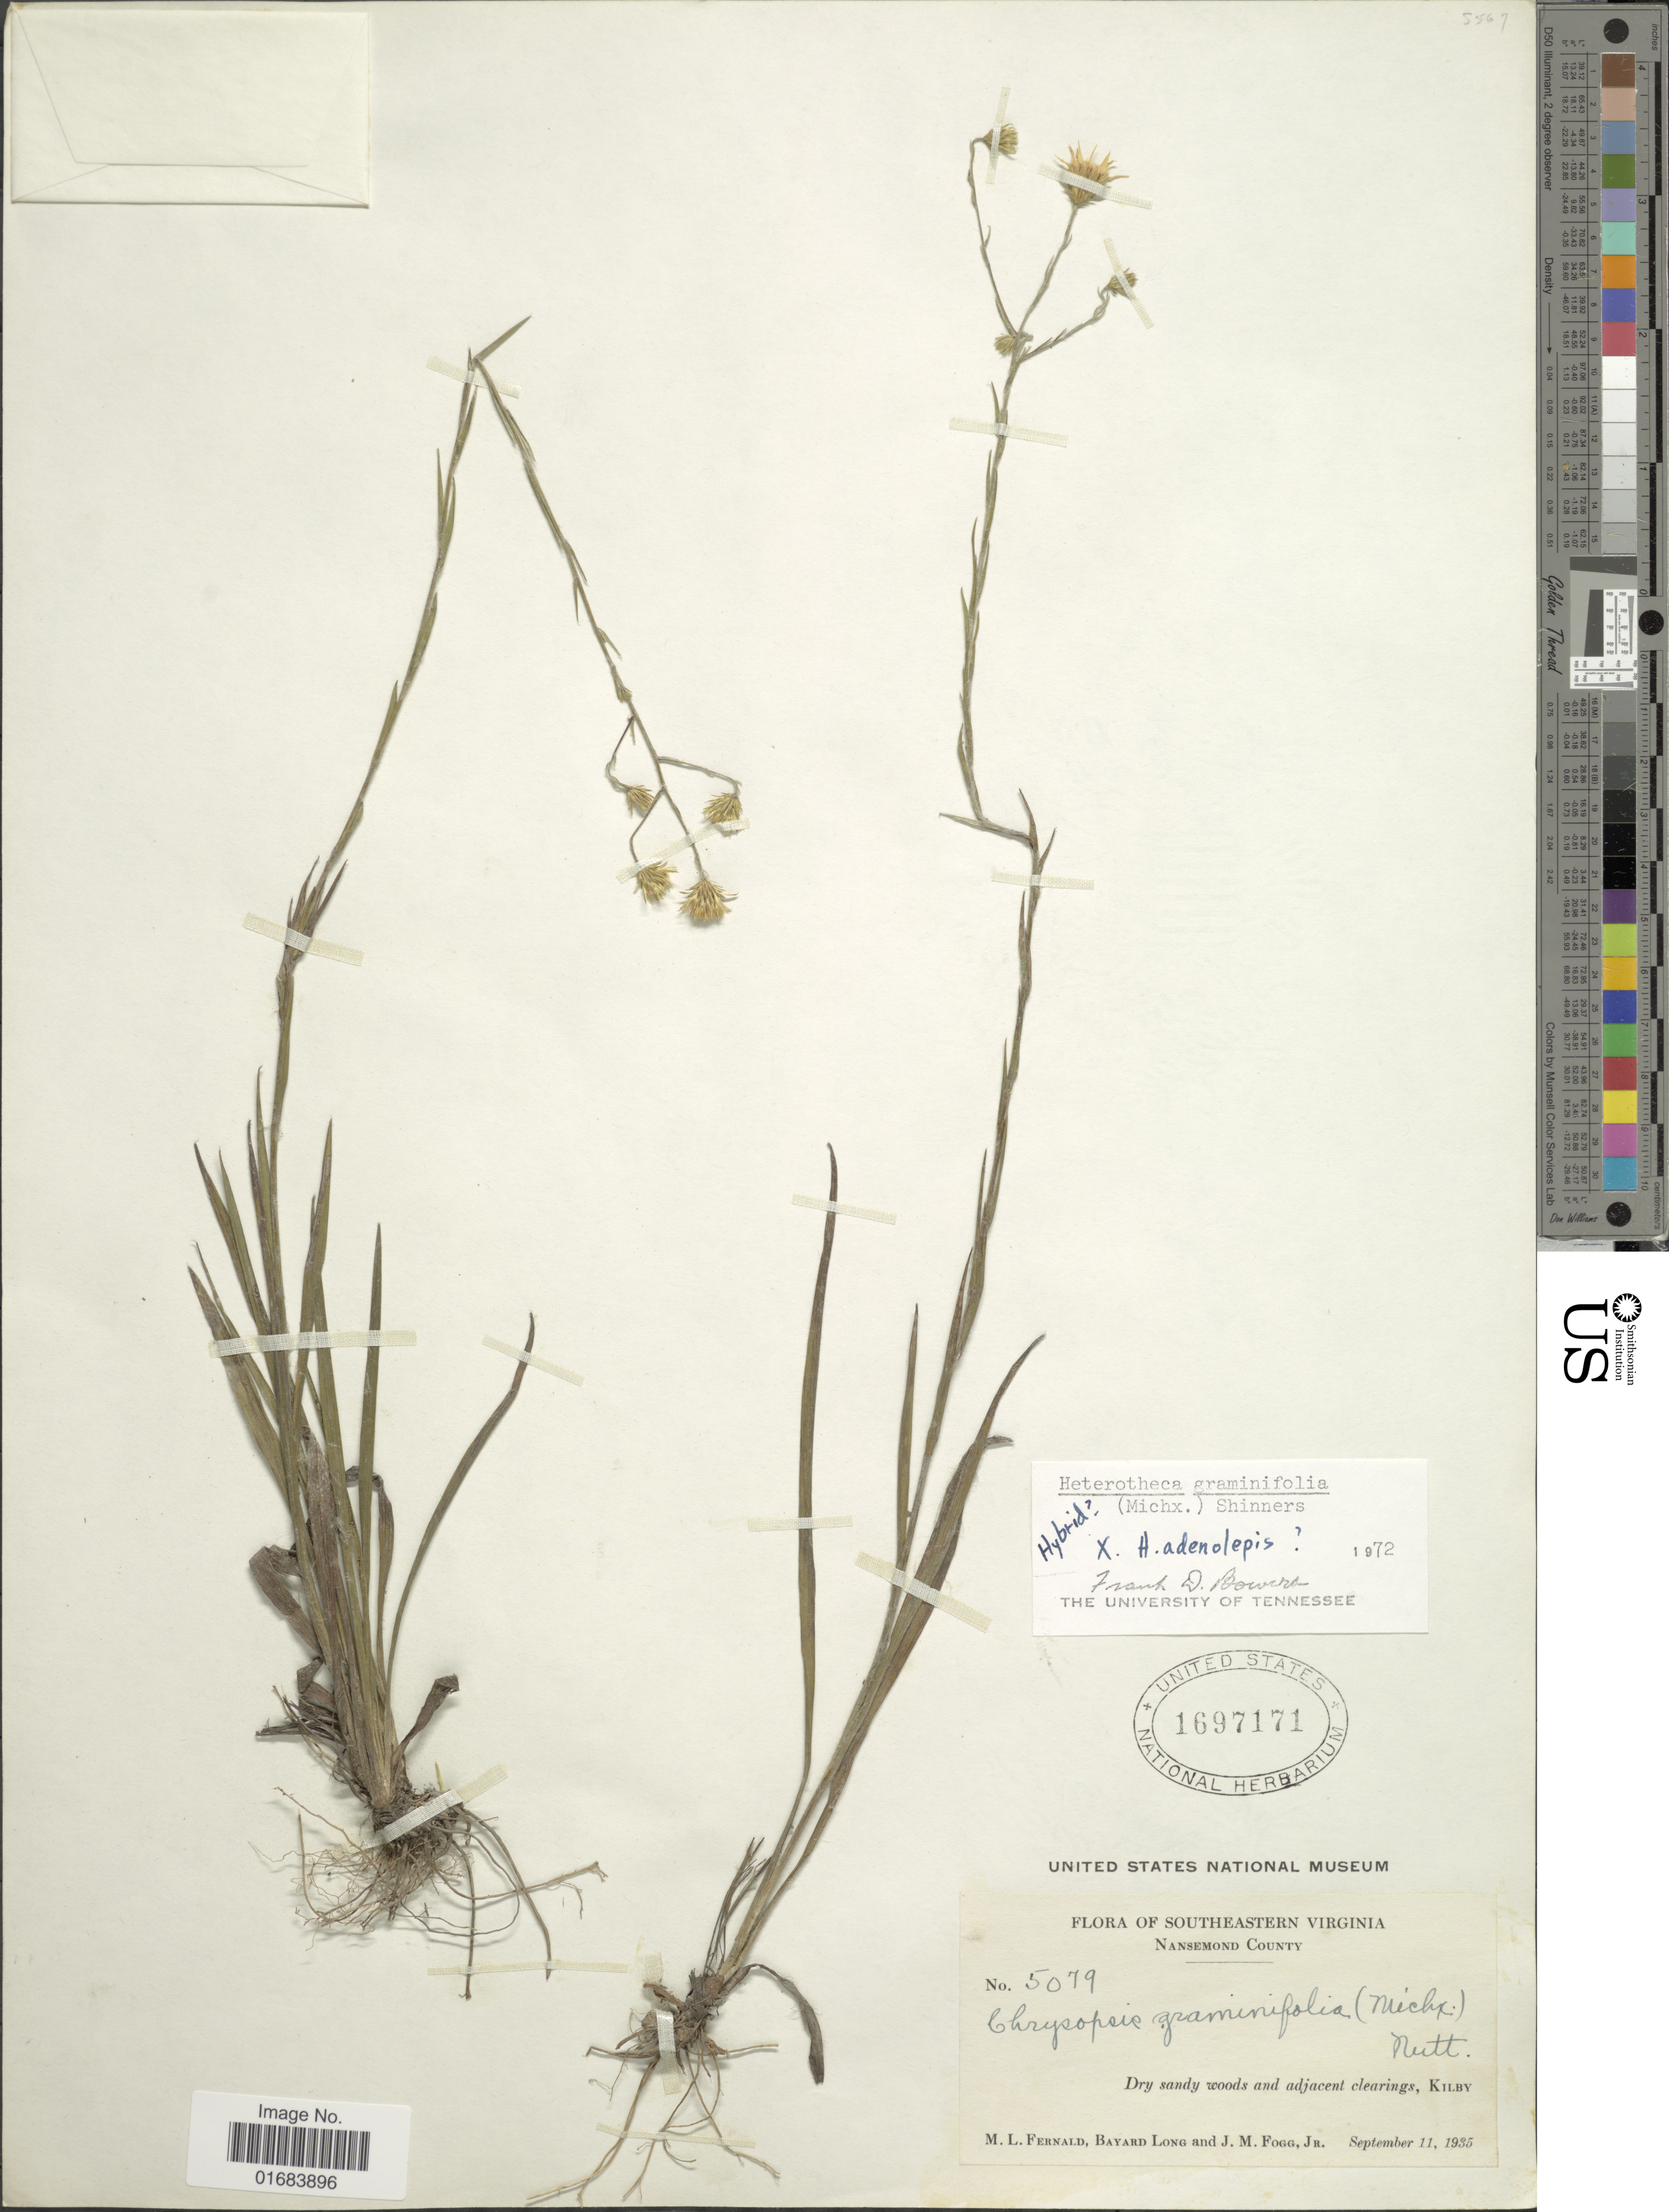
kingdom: Plantae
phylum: Tracheophyta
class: Magnoliopsida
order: Asterales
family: Asteraceae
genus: Pityopsis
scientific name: Pityopsis graminifolia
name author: (Michx.) Nutt.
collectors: M. L. Fernald, B. Long & J. Fogg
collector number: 5079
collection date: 1935-09-11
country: United States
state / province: Virginia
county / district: City of Suffolk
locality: Southeastern Virginia, Nansemond County, Kilby.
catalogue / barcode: US 1697171